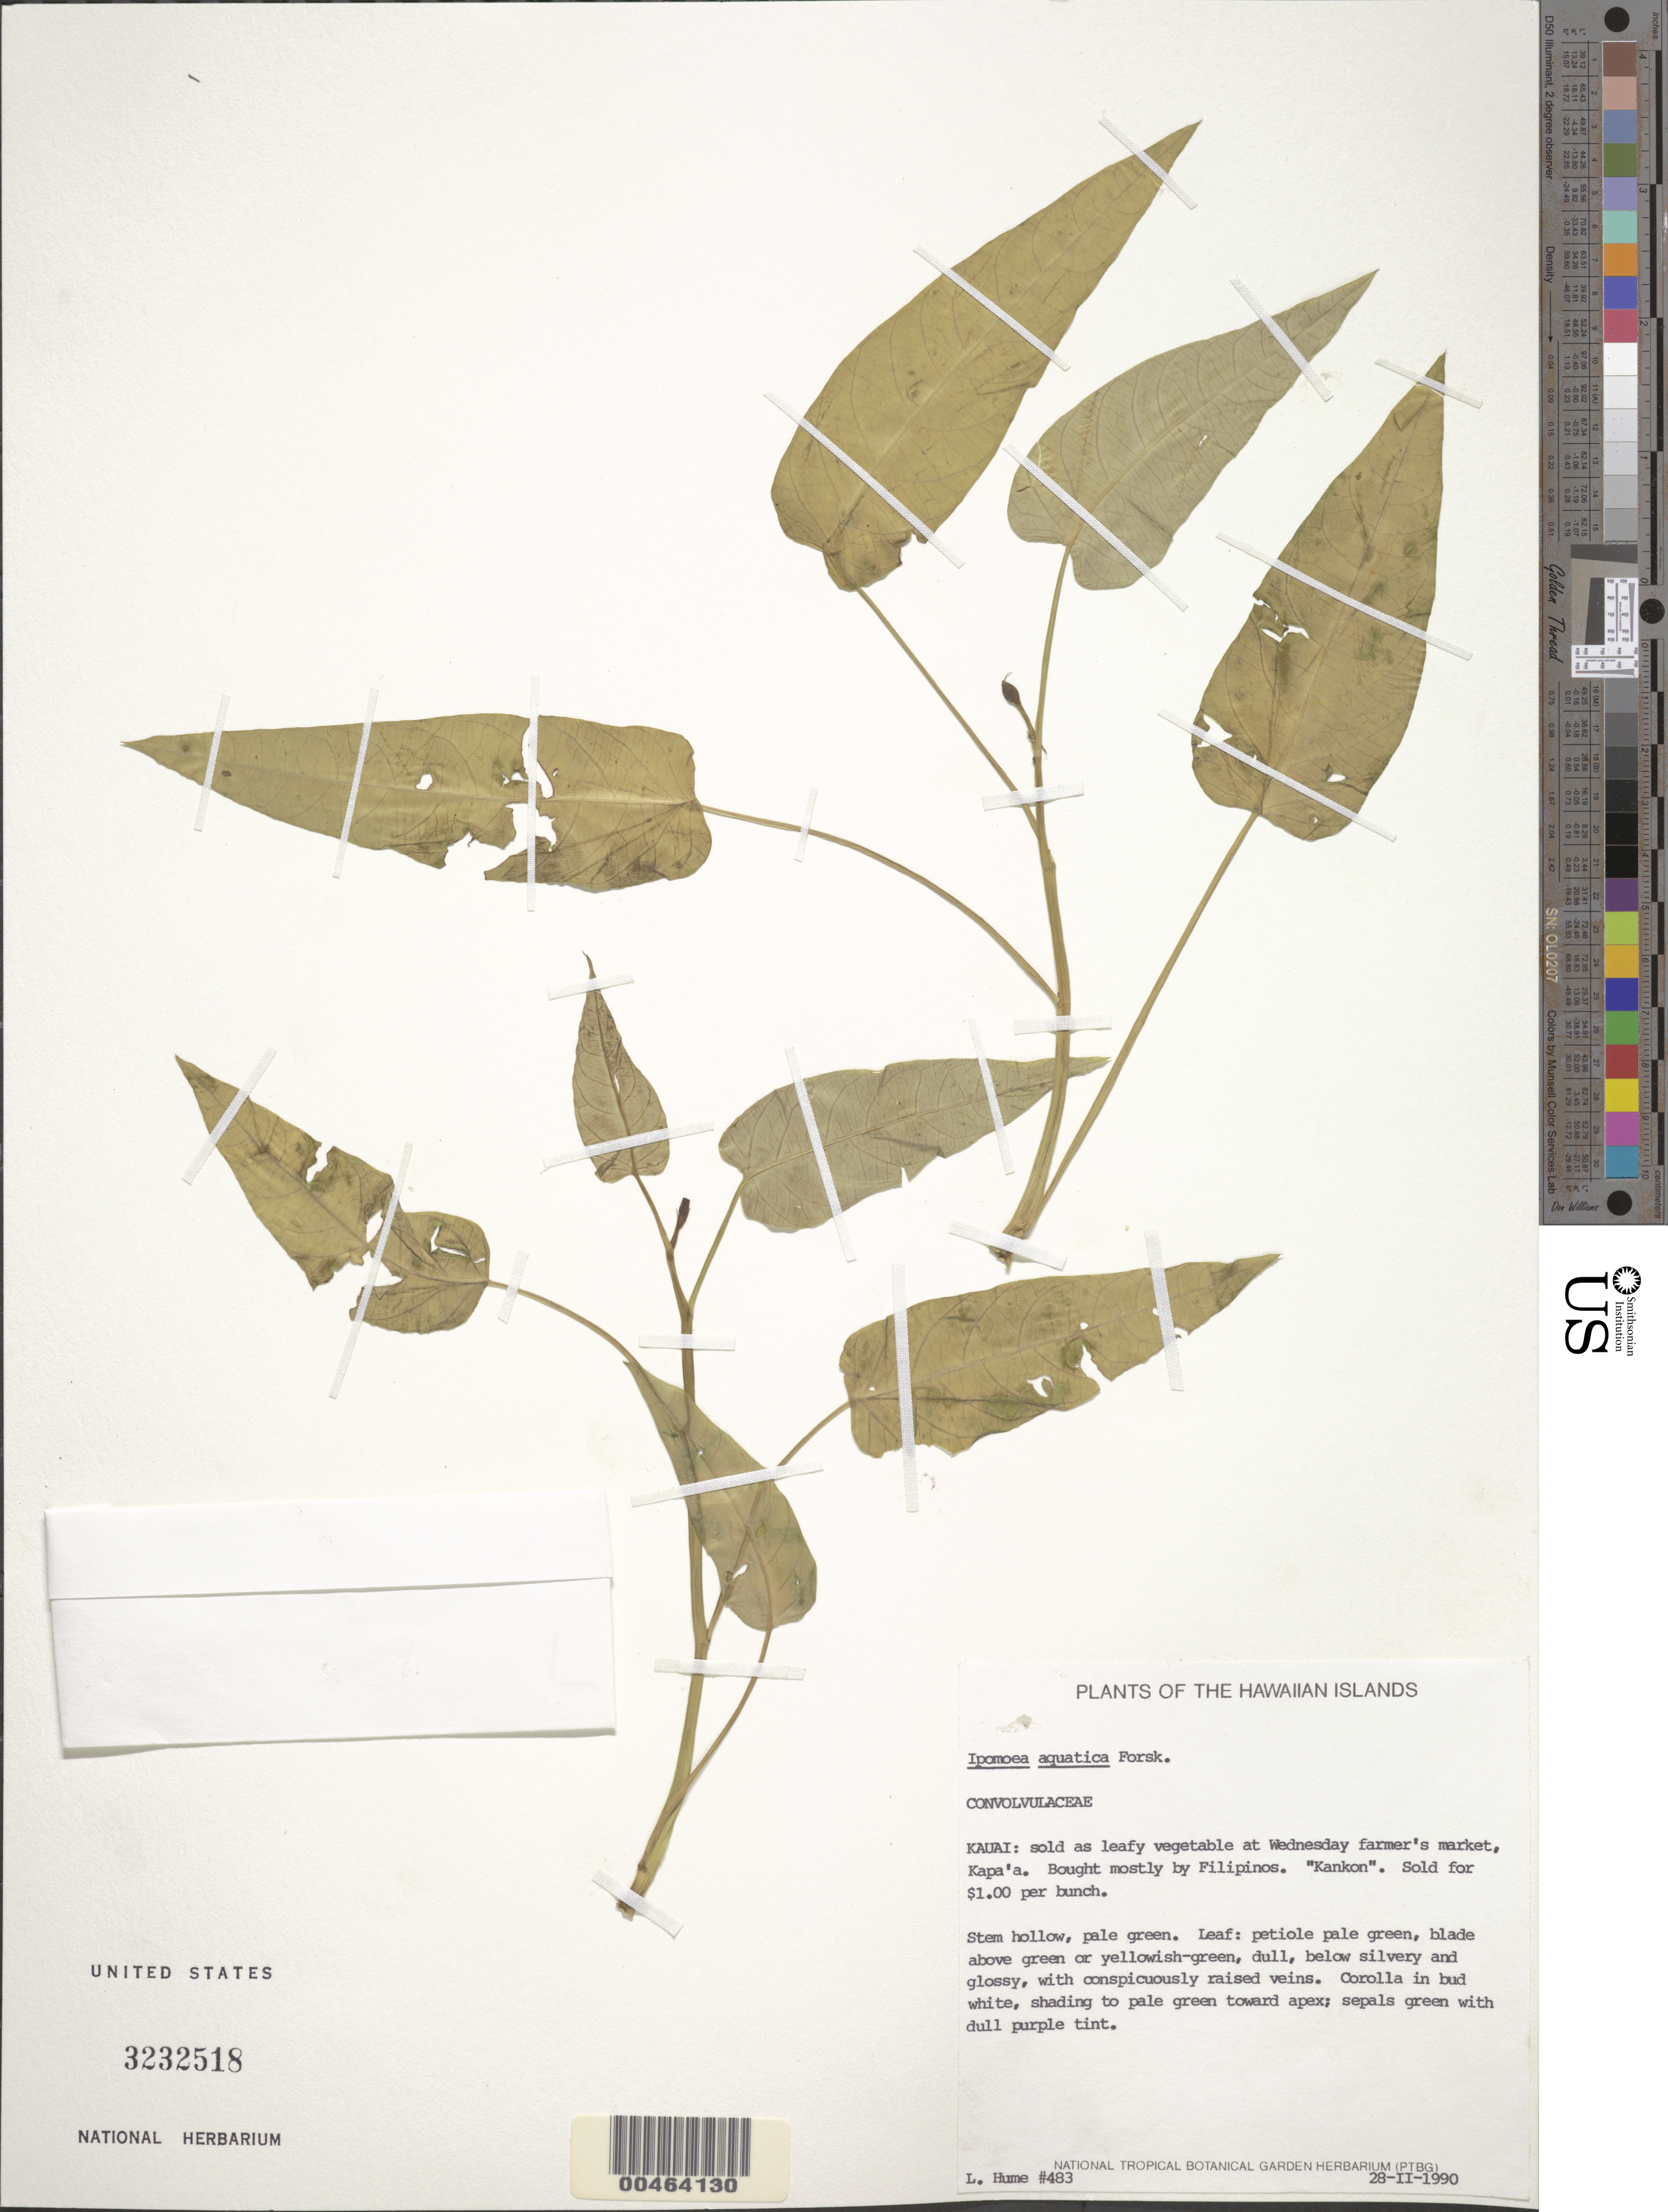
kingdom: Plantae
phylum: Tracheophyta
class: Magnoliopsida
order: Solanales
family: Convolvulaceae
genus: Ipomoea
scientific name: Ipomoea aquatica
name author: Forssk.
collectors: L. Hume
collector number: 483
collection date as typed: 28 Feb 1990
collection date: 1990-02-28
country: United States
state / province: Hawaii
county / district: Kauai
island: Kaua'i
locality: Kapa'a, Sold at Wednesday farmer's market.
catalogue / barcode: US 3232518